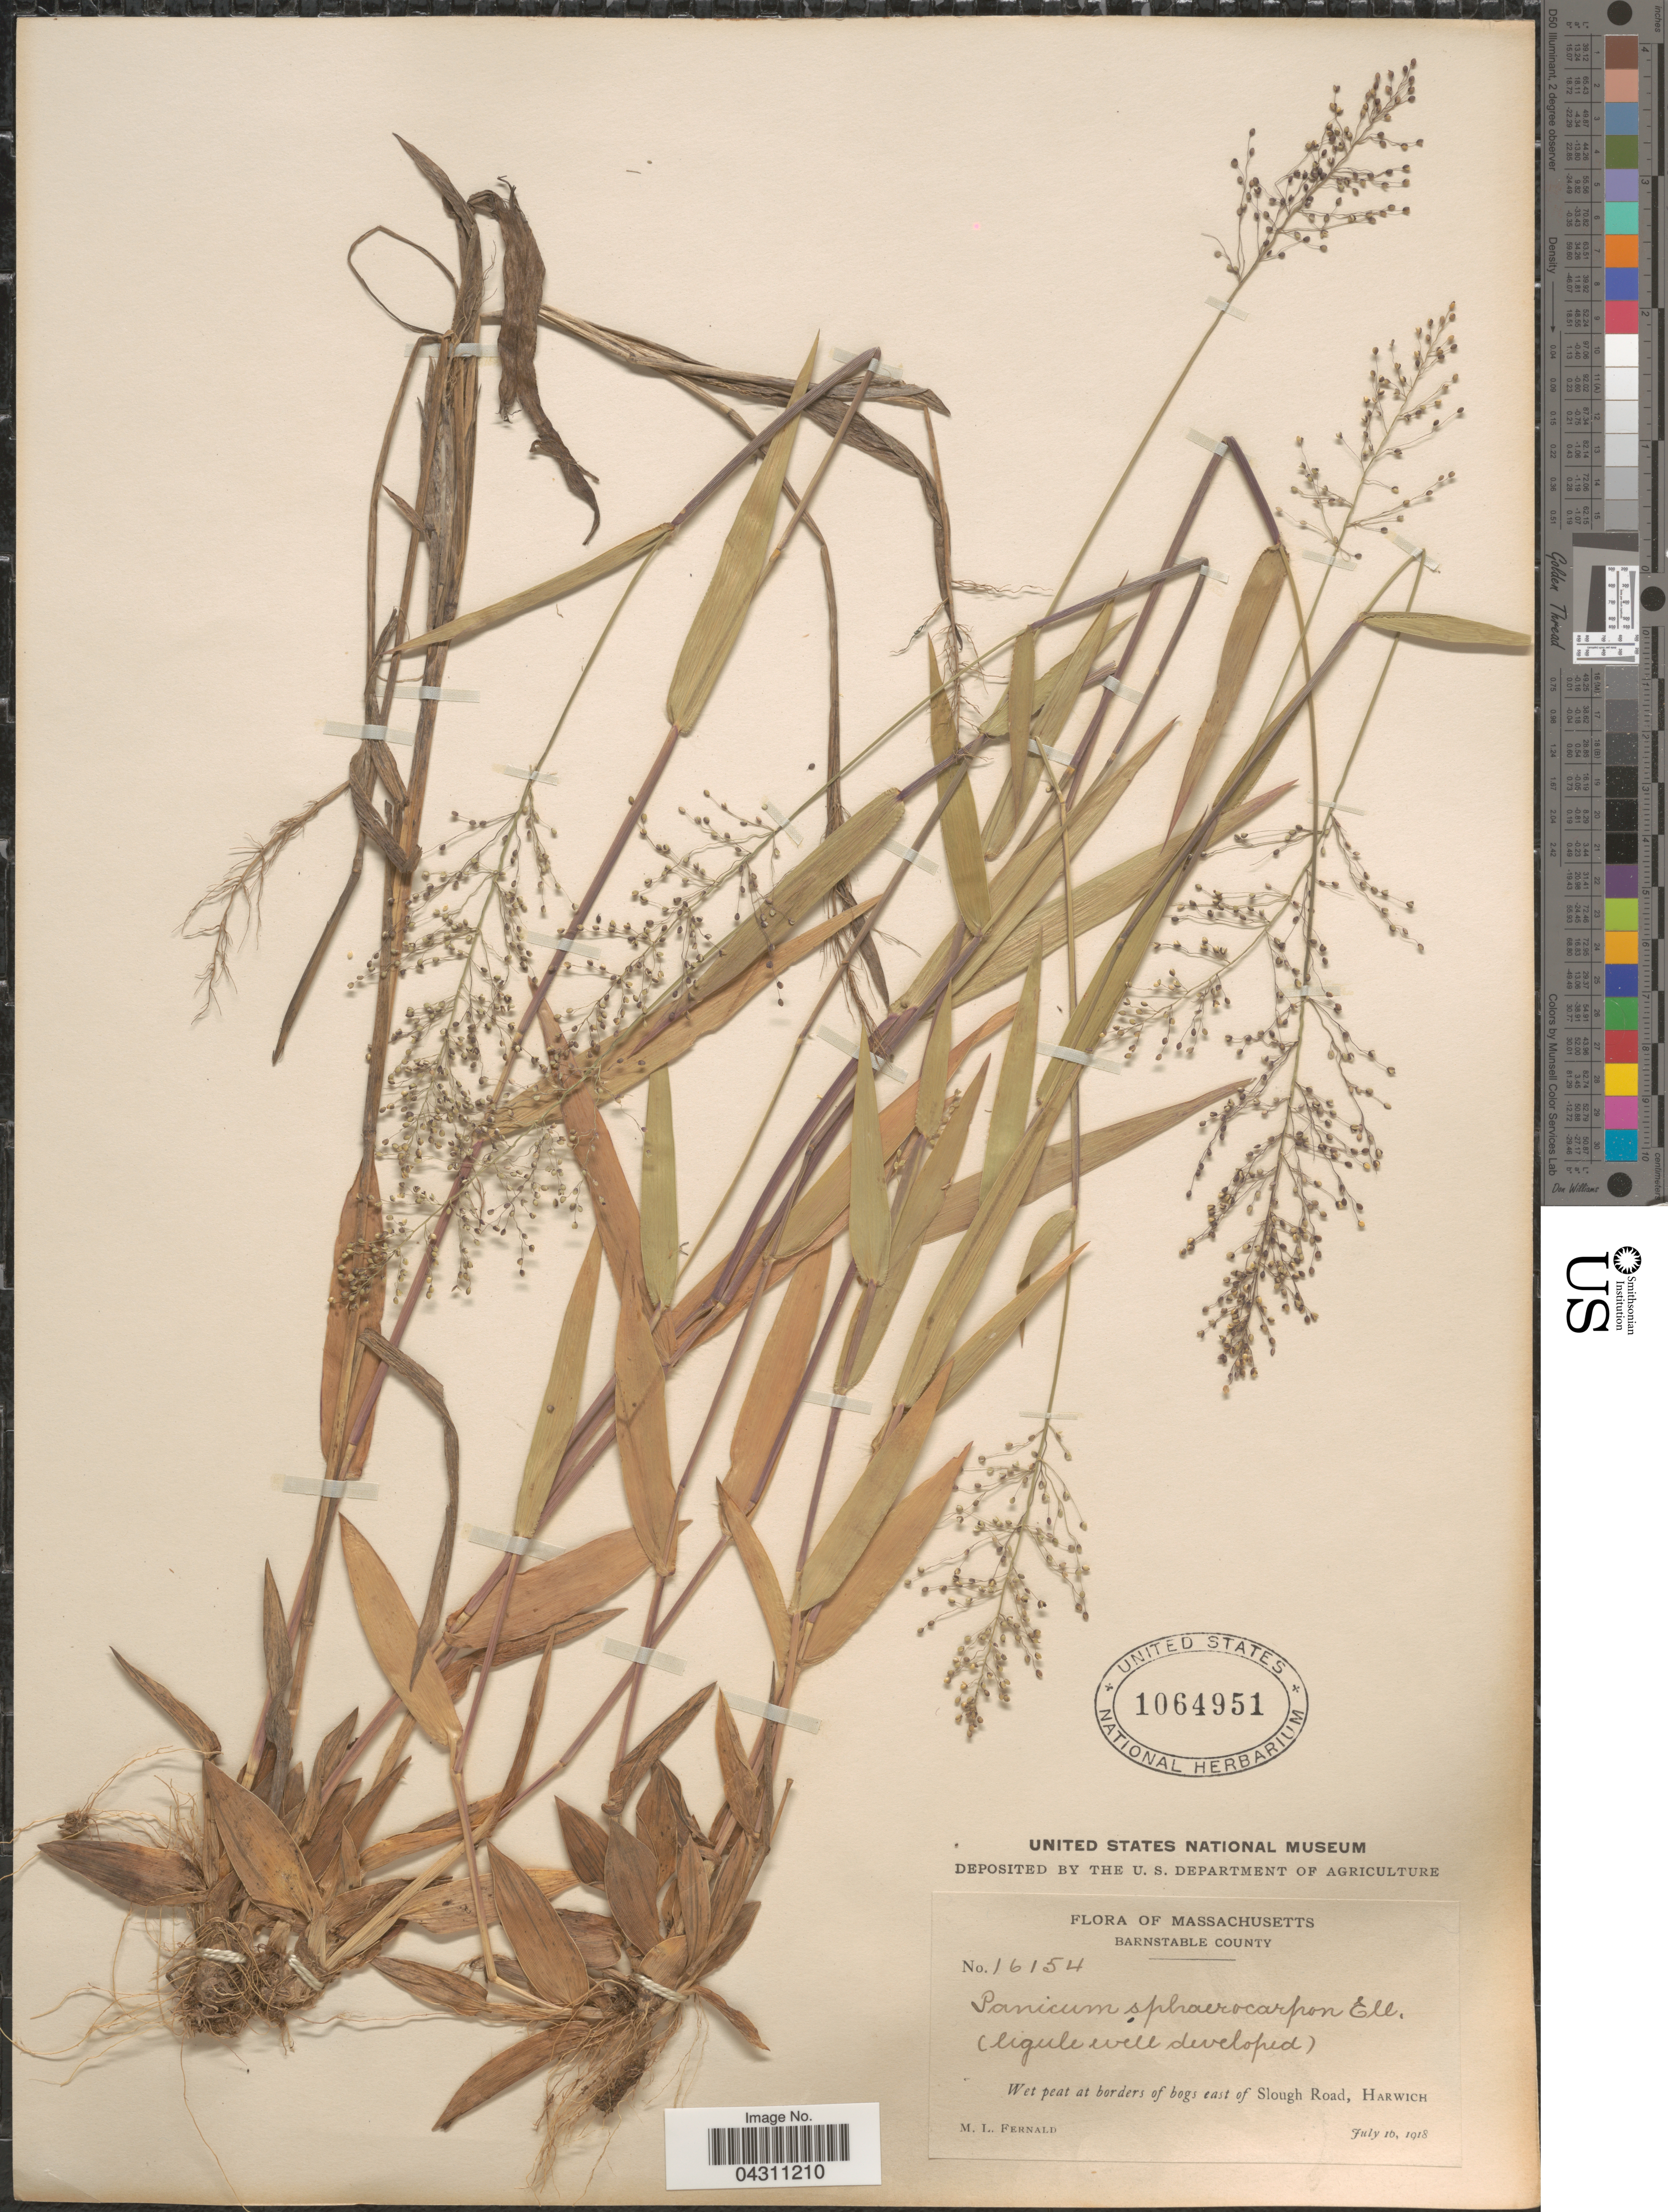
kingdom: Plantae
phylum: Tracheophyta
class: Liliopsida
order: Poales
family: Poaceae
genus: Dichanthelium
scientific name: Dichanthelium sphaerocarpon var. sphaerocarpon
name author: (Elliott) Gould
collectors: M. L. Fernald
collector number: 16154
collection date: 1918-07-16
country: United States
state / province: Massachusetts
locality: Barnstable County. Wet peat at borders of bogs east of Slough Road, Harwich.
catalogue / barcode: US 1064951